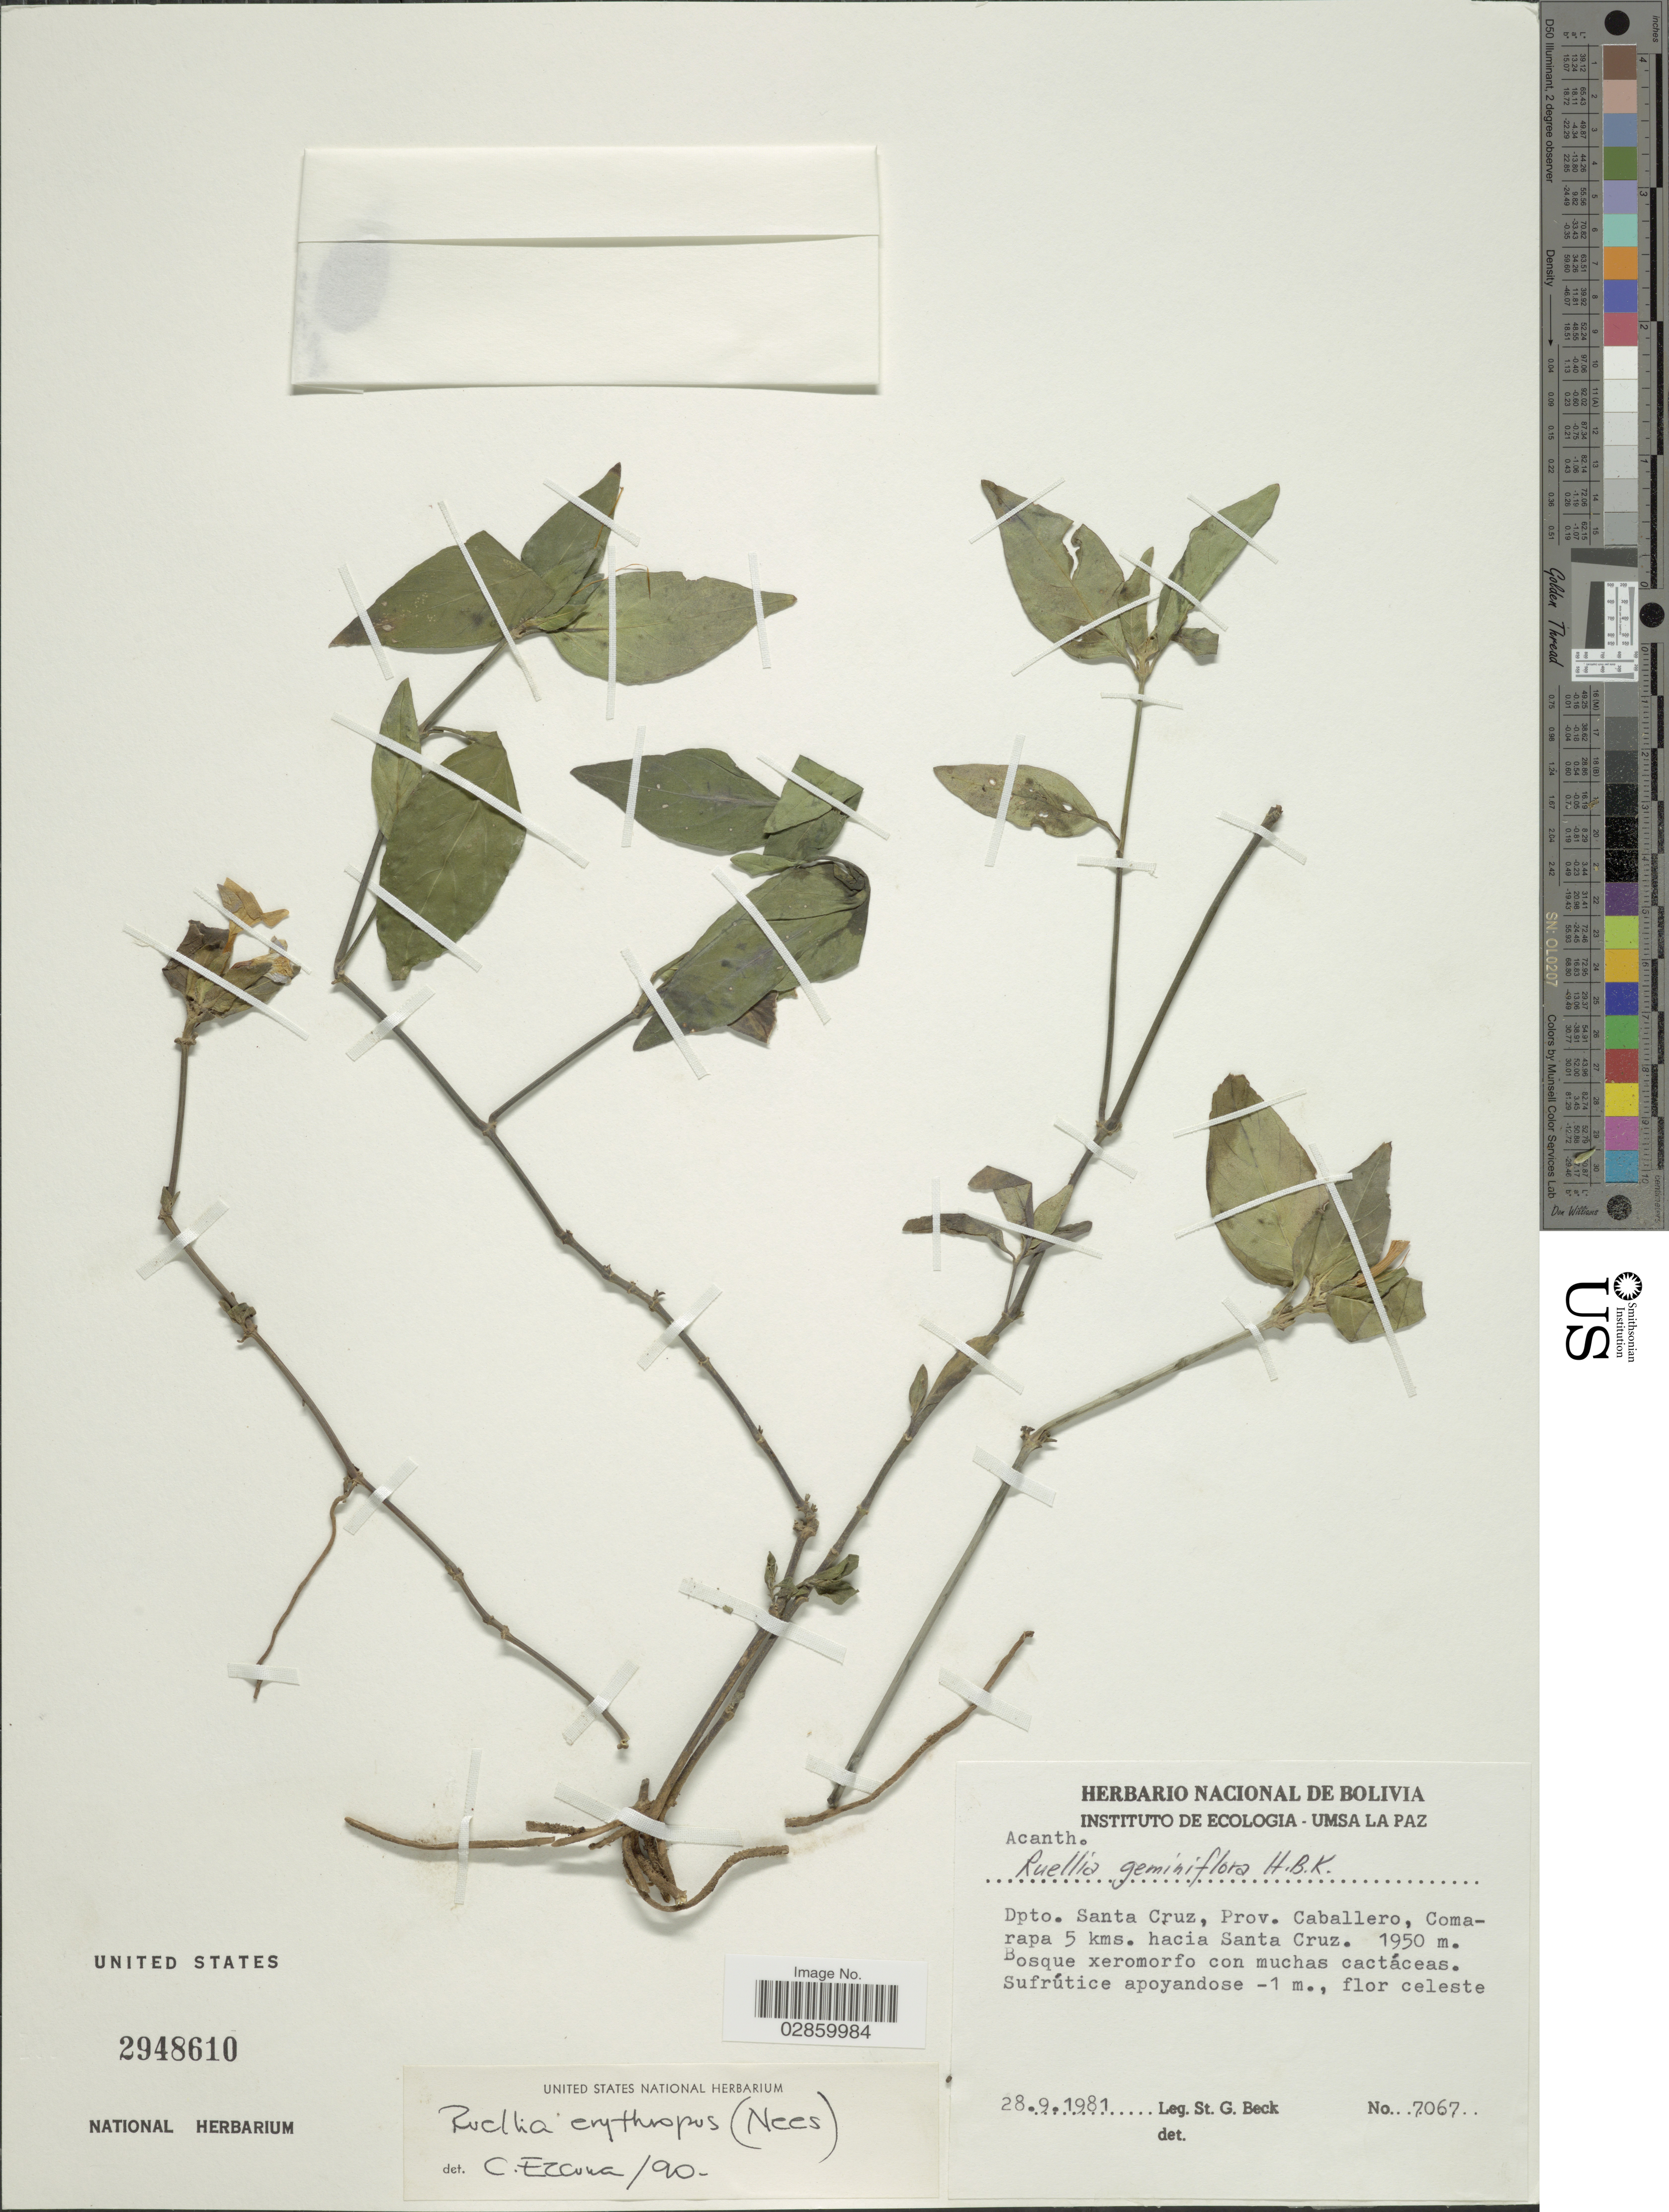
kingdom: Plantae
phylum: Tracheophyta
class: Magnoliopsida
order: Lamiales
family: Acanthaceae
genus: Ruellia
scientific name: Ruellia erythropus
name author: (Nees) Lindau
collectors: S. G. Beck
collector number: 7067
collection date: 1981-09-28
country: Bolivia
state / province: Santa Cruz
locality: Dpto. Santa Cruz, Prov. Caballero, Comarapa 5 kms. hacia Santa Cruz.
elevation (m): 1950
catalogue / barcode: US 2948610